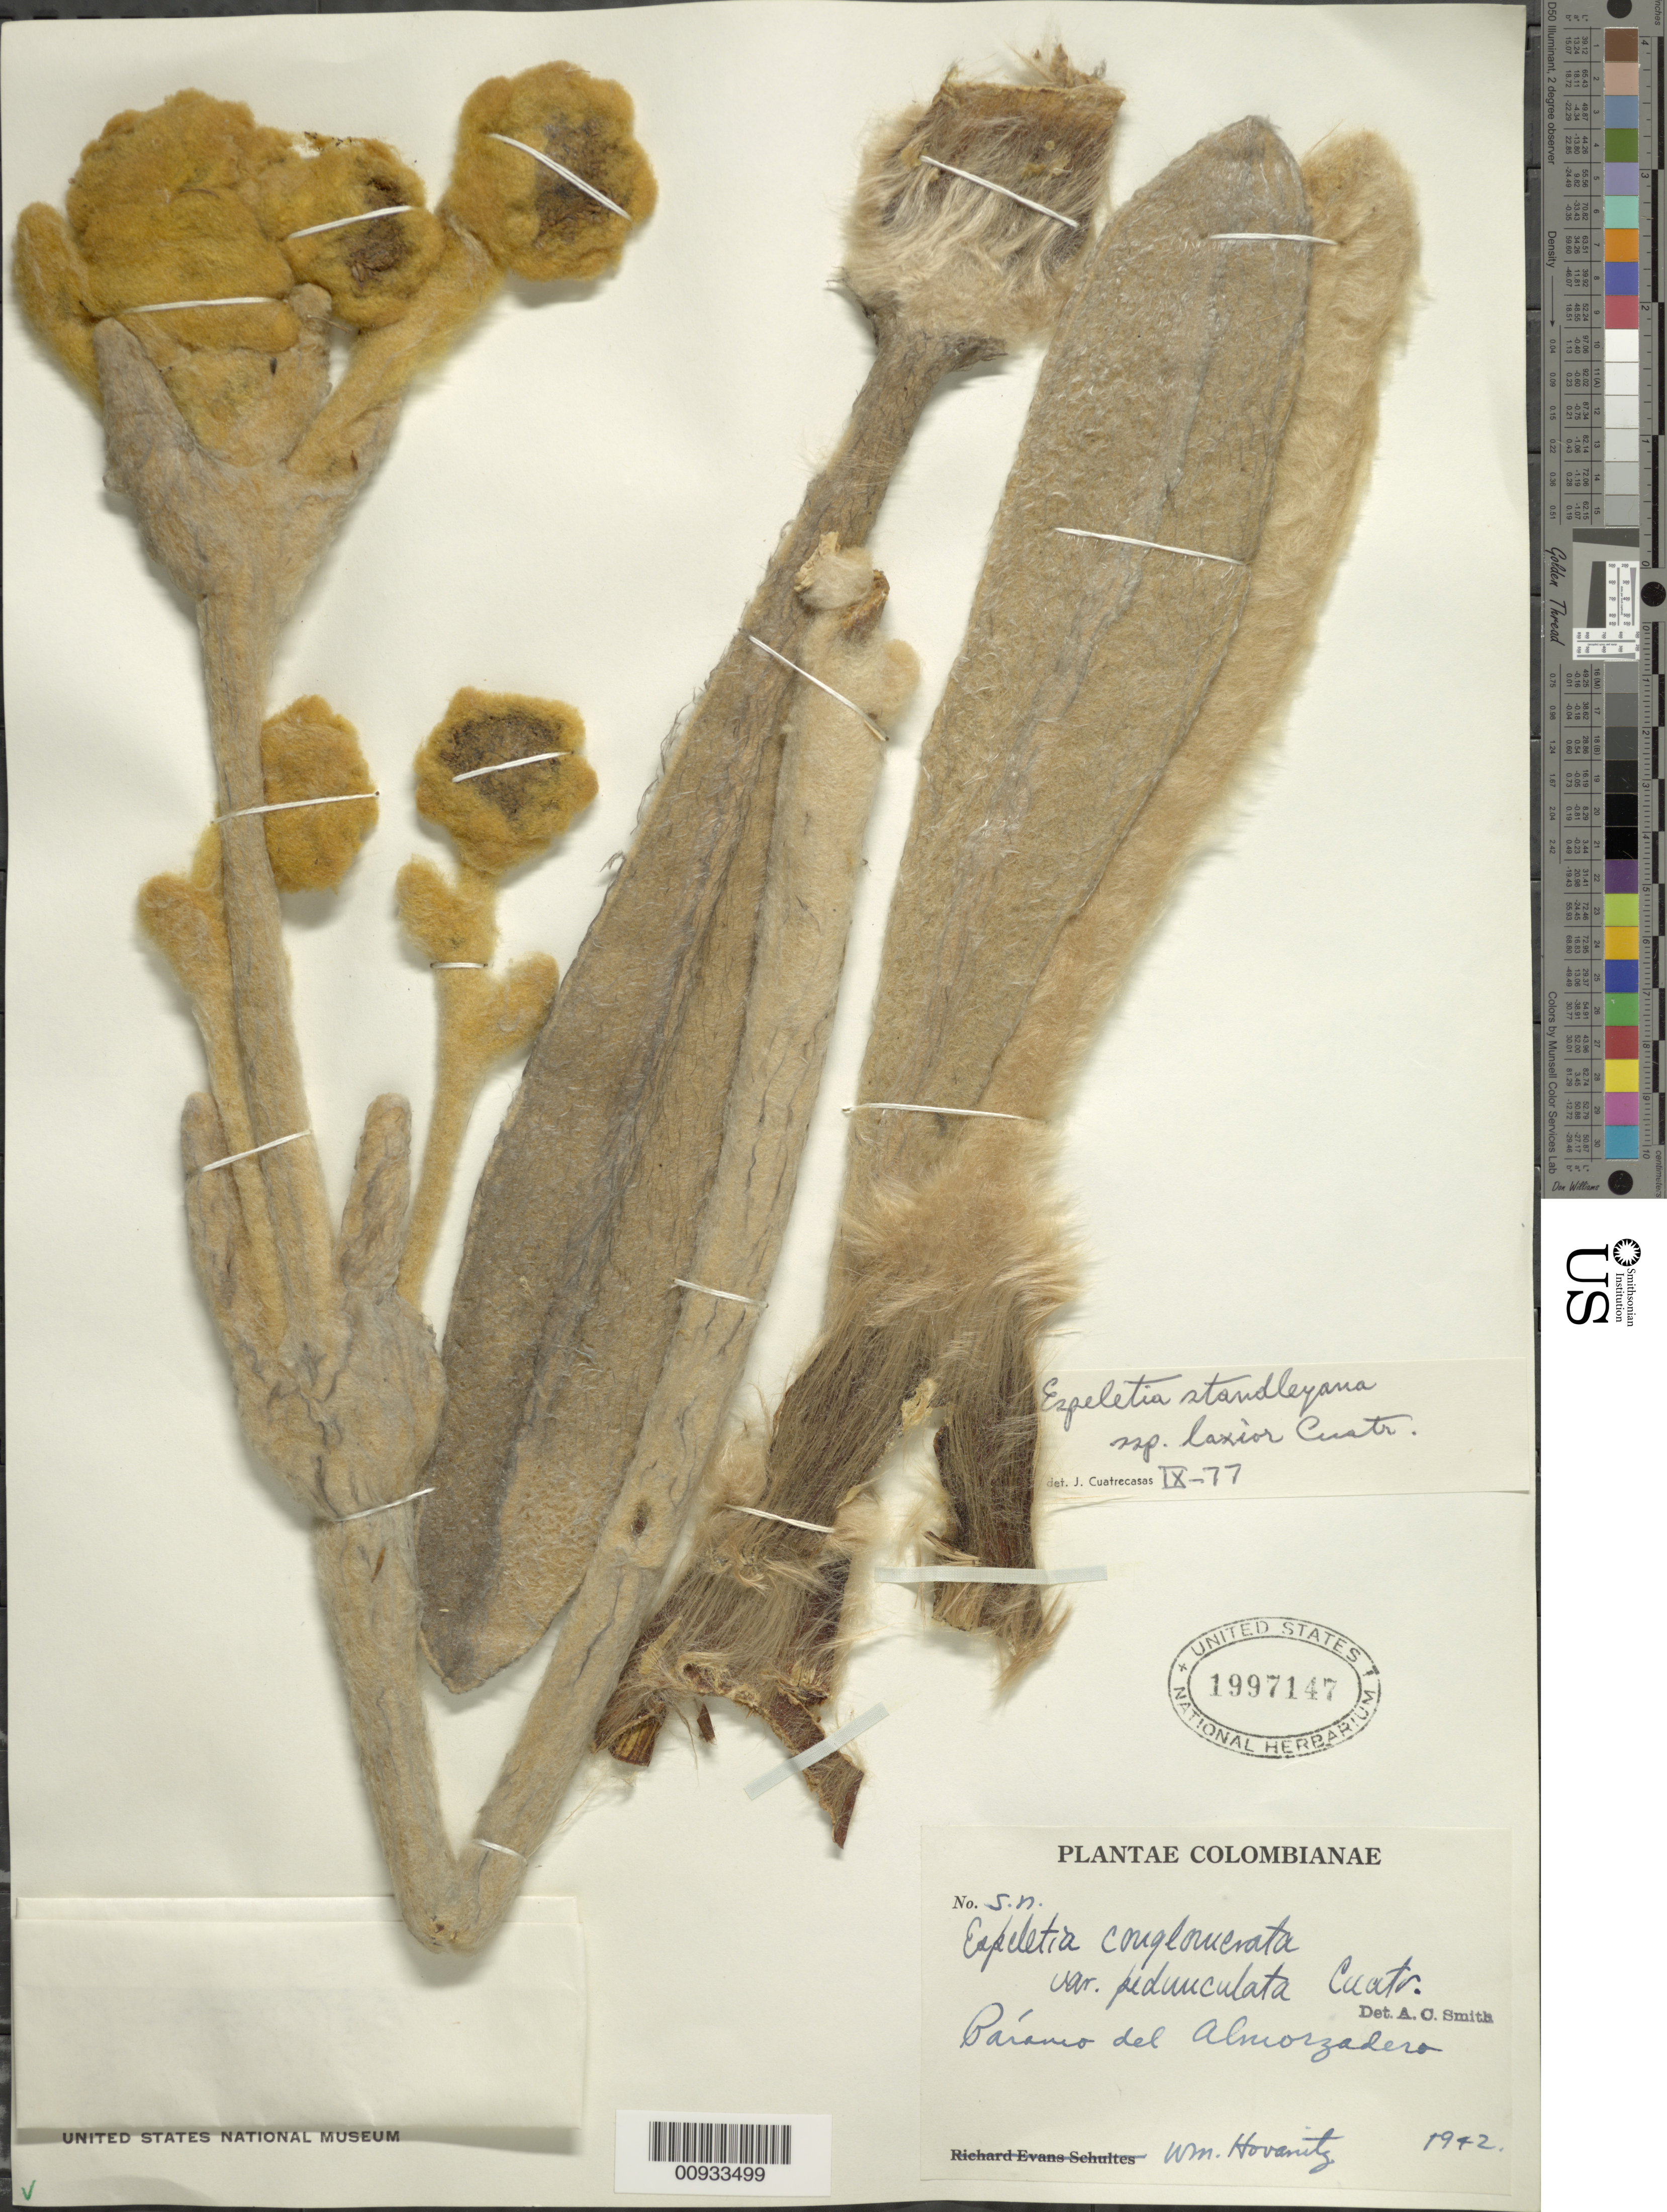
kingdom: Plantae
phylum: Tracheophyta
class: Magnoliopsida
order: Asterales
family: Asteraceae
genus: Espeletia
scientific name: Espeletia standleyana var. laxior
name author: Cuatrec.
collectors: W. M. Hovanitz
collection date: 1942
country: Colombia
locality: Paramo del Almorzadero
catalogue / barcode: US 1997147